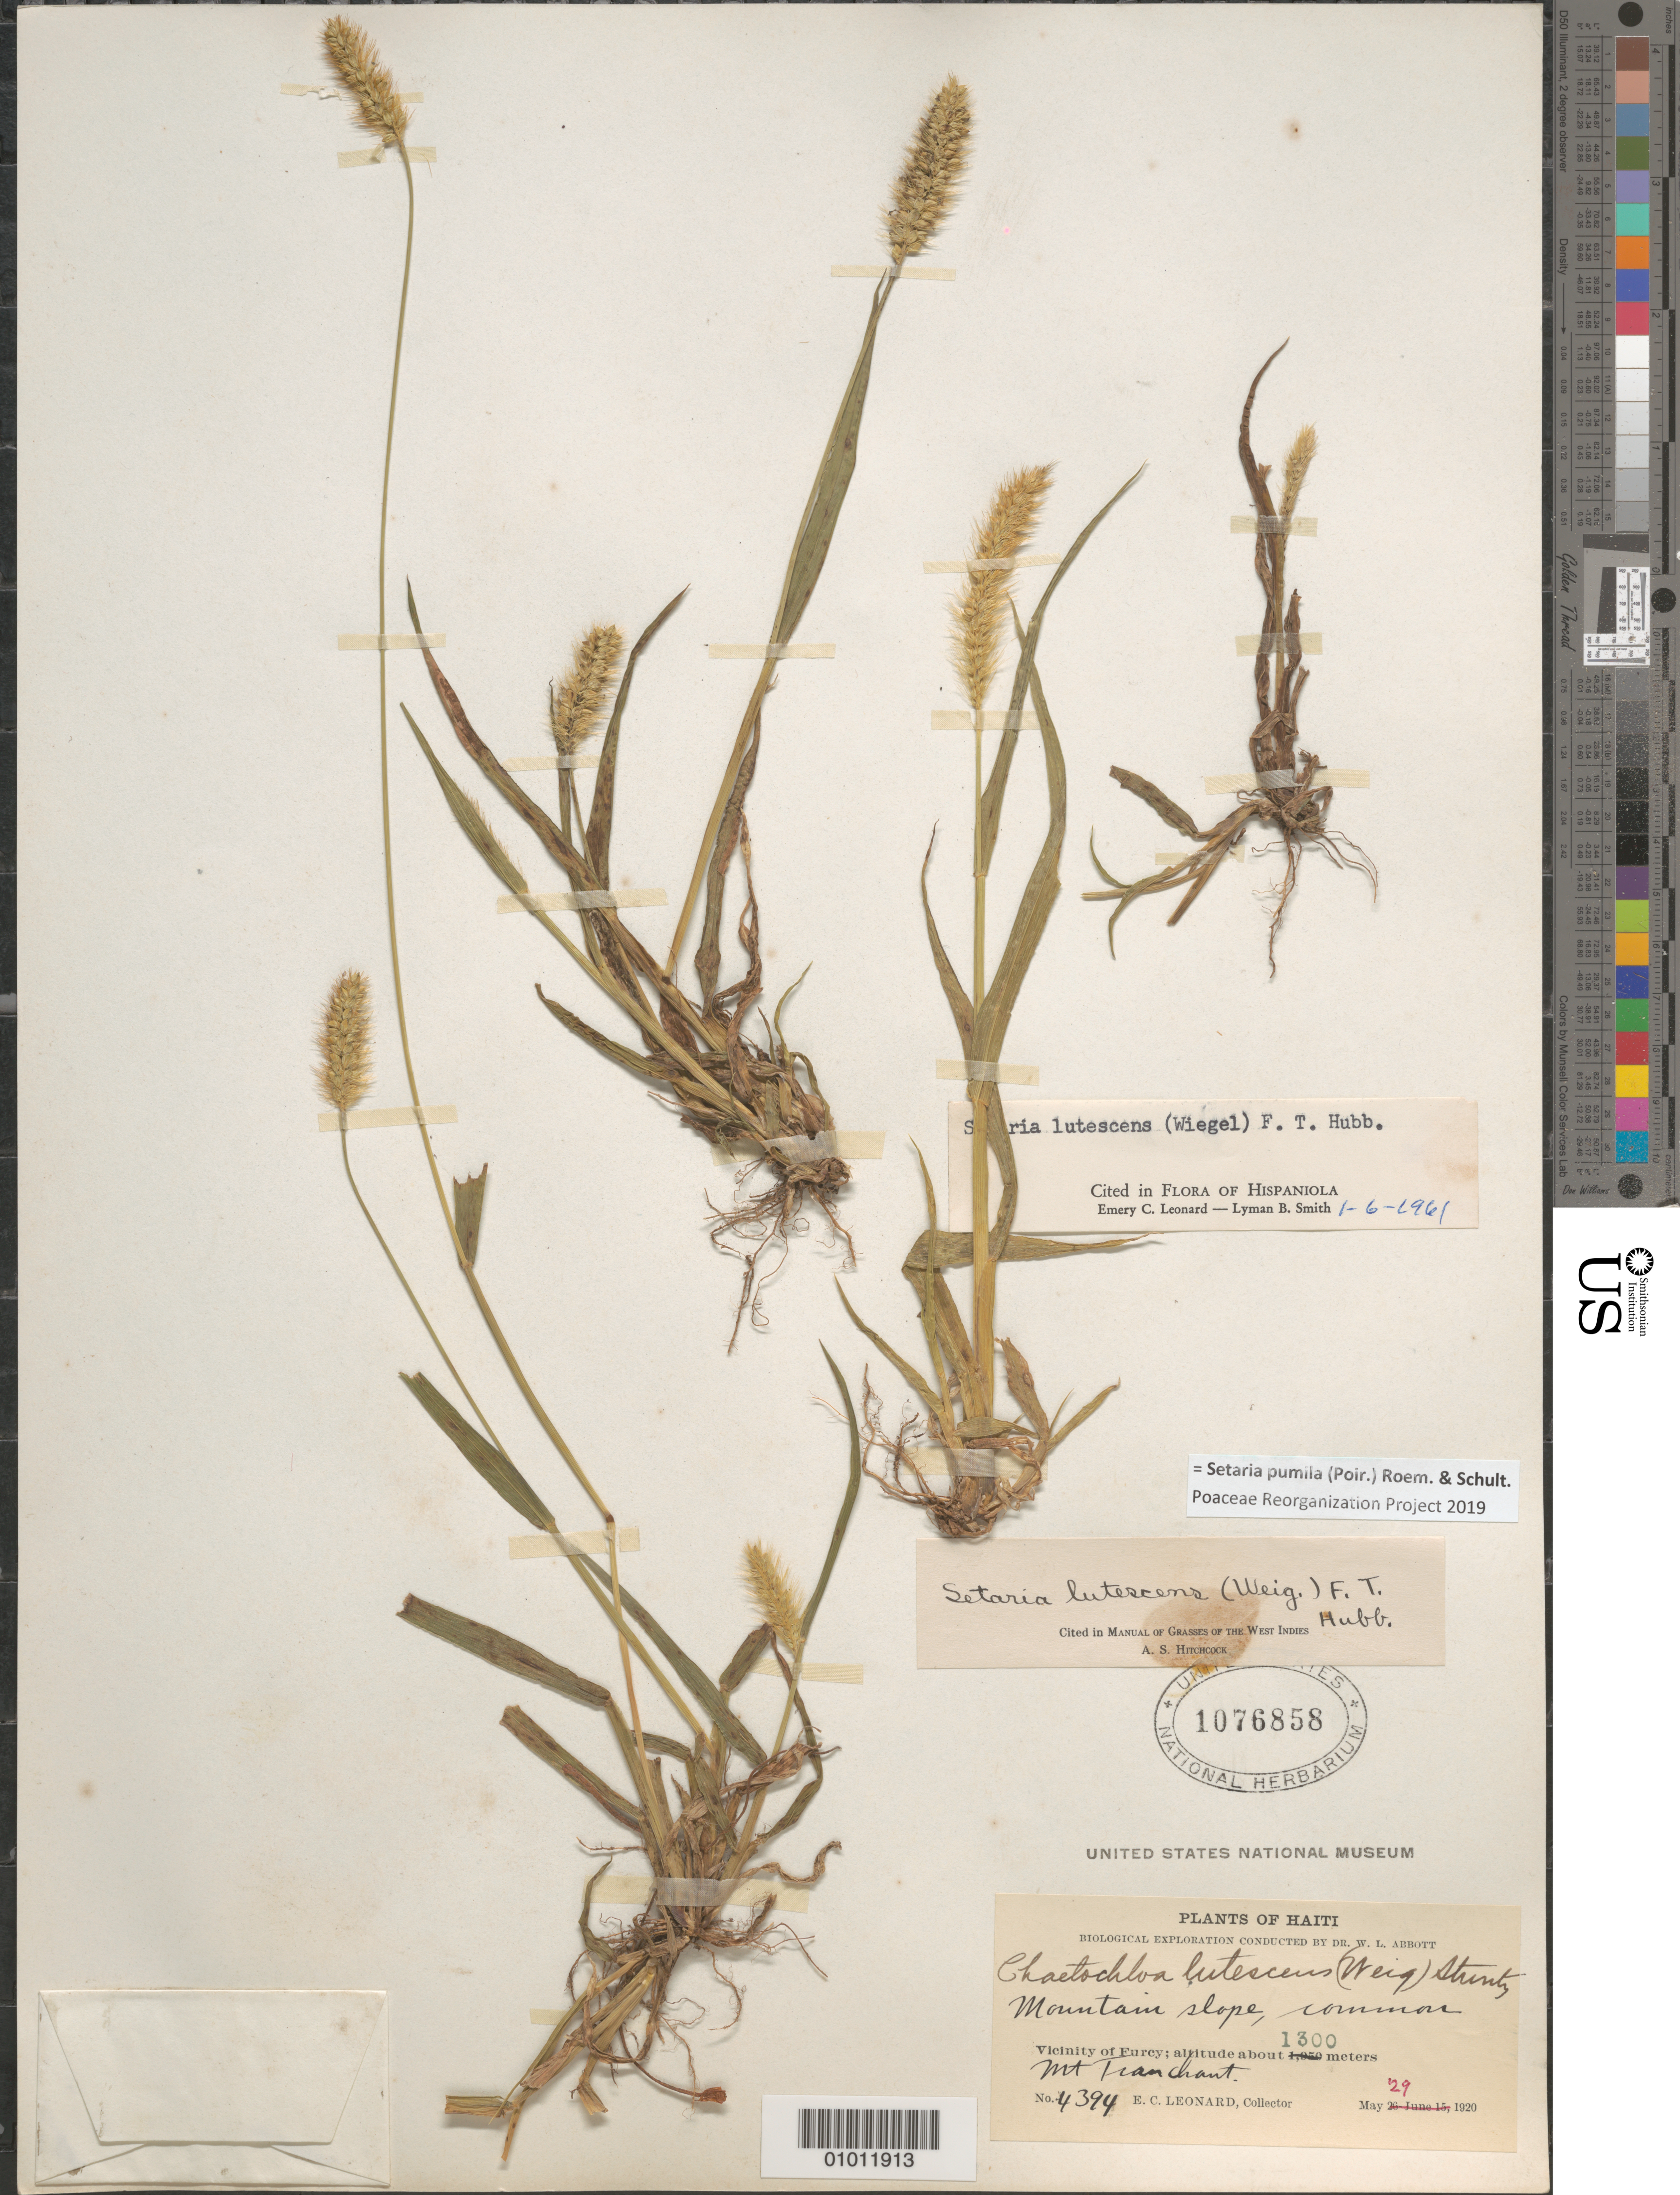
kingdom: Plantae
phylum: Tracheophyta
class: Liliopsida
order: Poales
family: Poaceae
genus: Setaria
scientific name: Setaria pumila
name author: (Poir.) Roem. & Schult.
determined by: Poaceae Reorganization Project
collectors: E. C. Leonard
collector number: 4394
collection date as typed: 29 May 1920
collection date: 1920-05-29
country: Haiti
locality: Vicinity of Furcy, Mt. Tranchant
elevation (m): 1300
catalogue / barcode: US 1076858